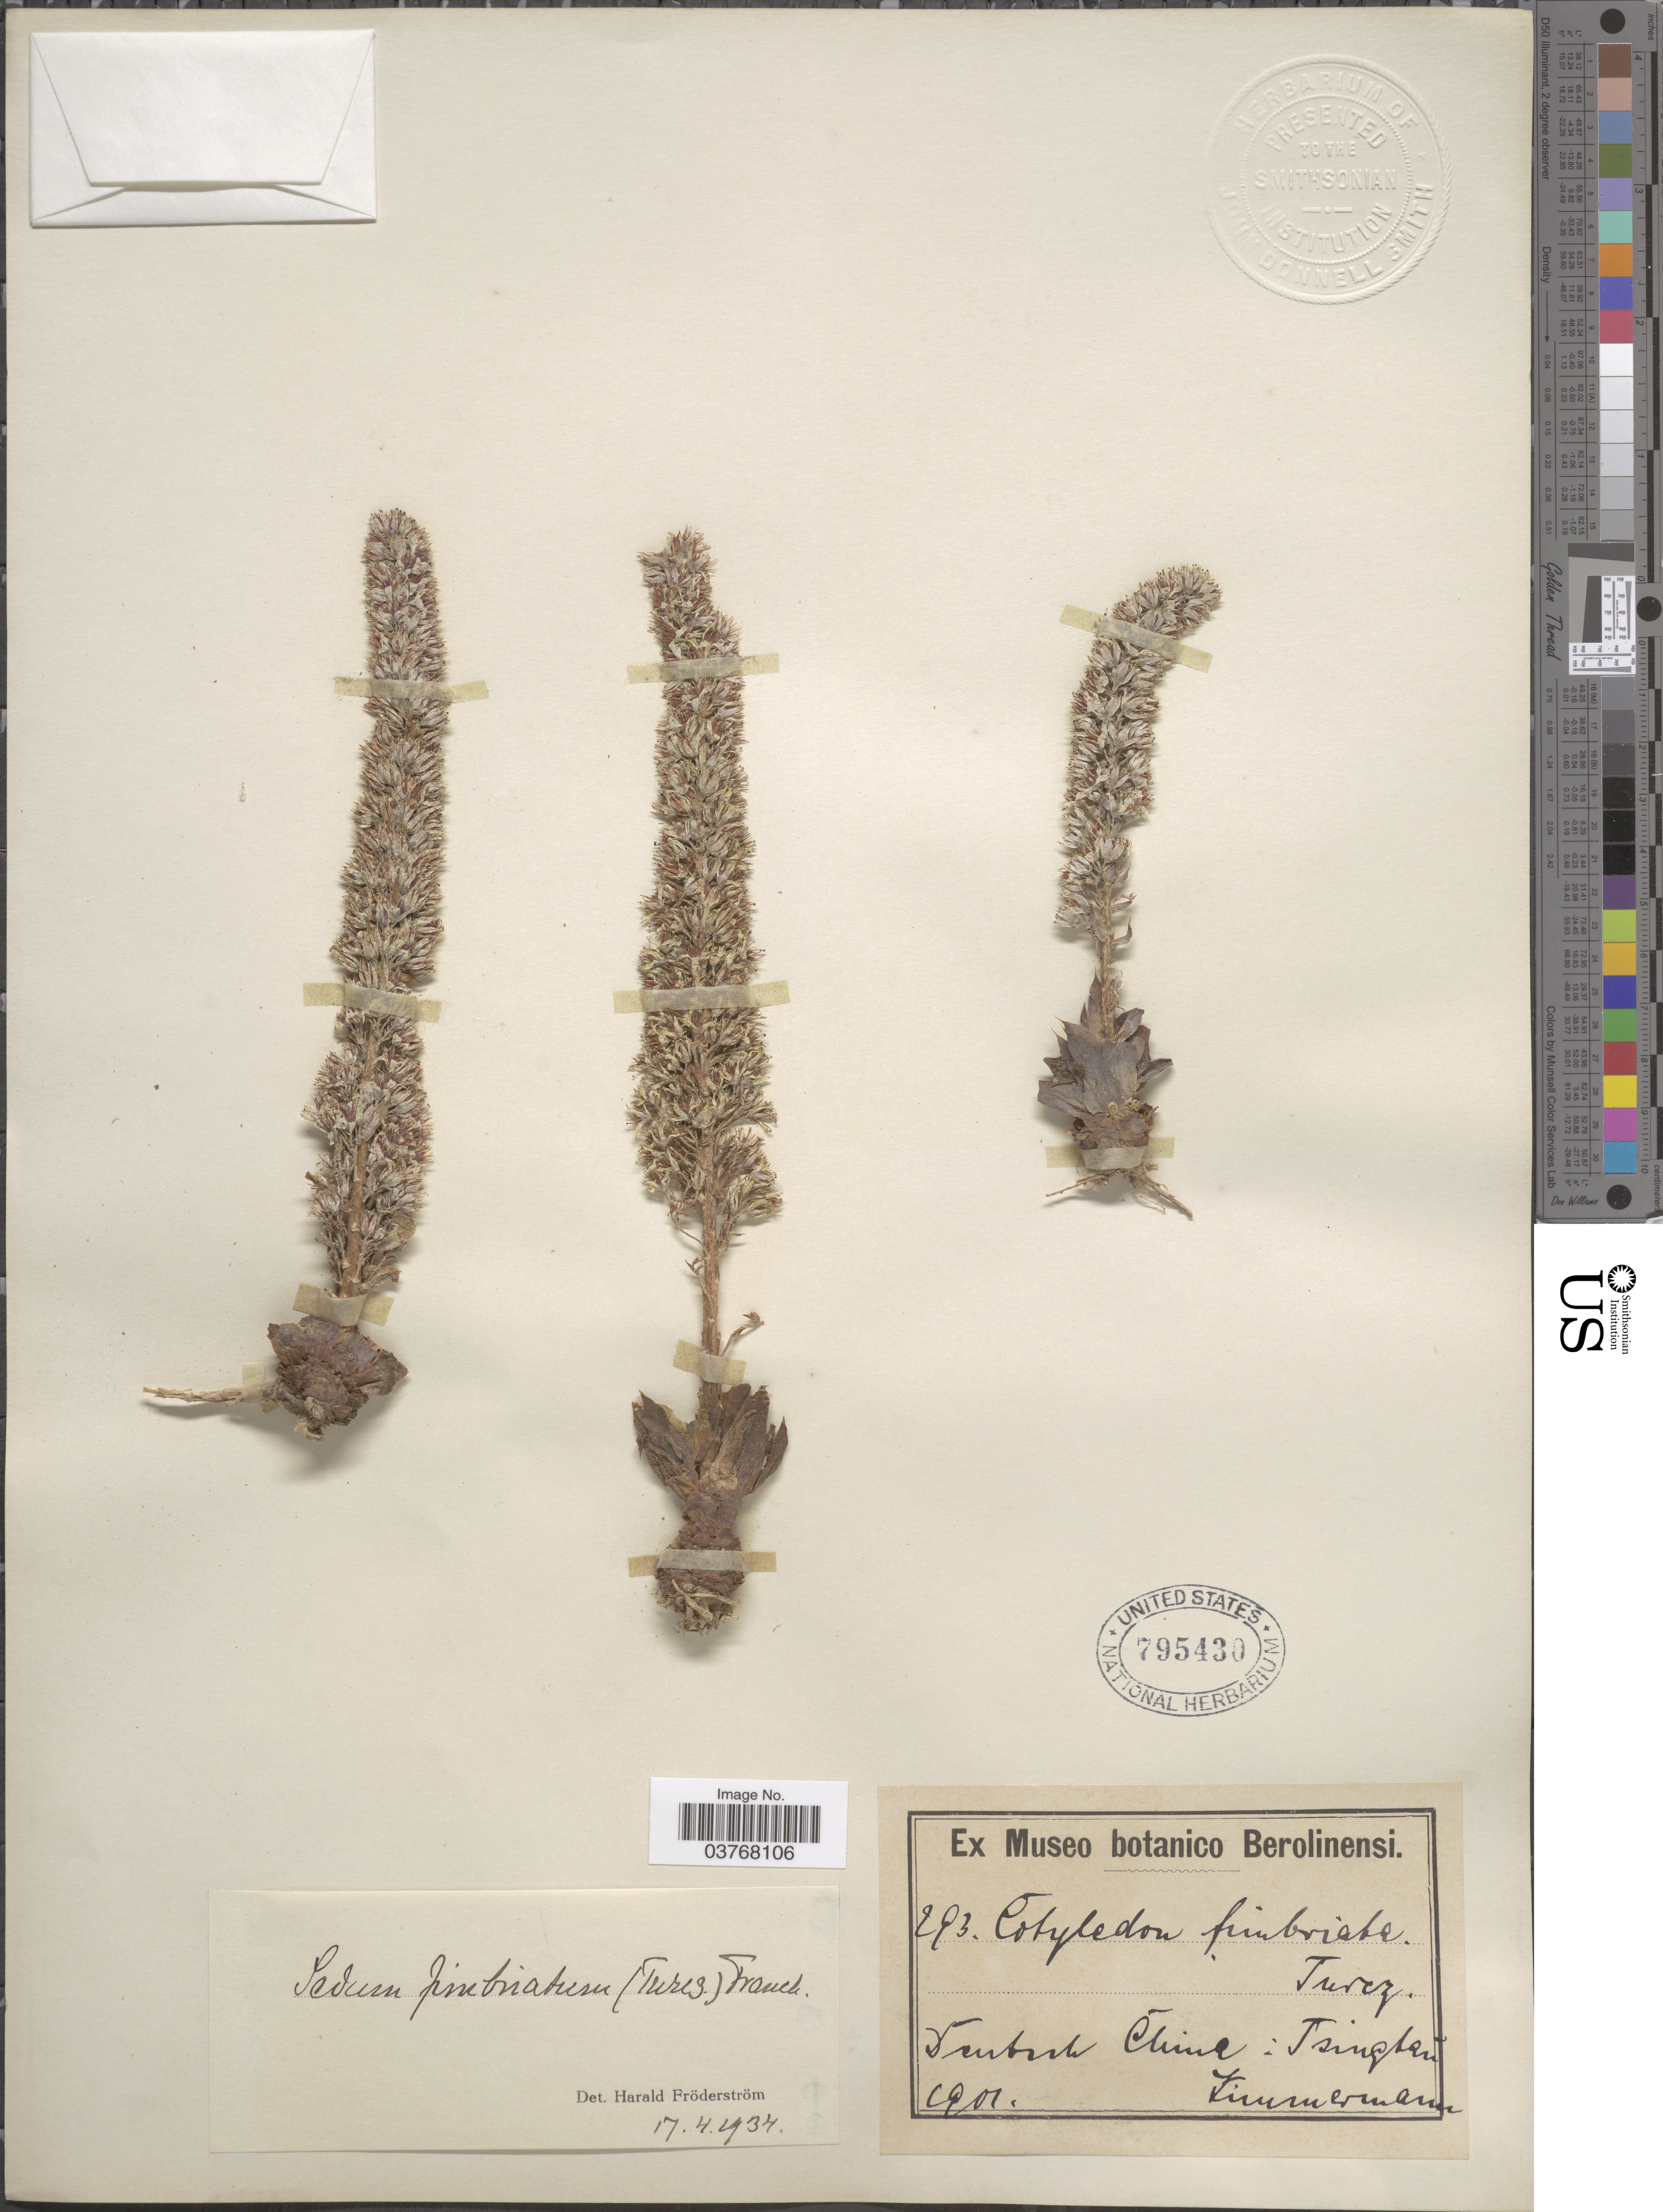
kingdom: Plantae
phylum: Tracheophyta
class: Magnoliopsida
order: Saxifragales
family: Crassulaceae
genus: Orostachys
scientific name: Orostachys fimbriata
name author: (Turcz.) A. Berger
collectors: -. Zimmermann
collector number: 293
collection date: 1901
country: China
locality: Deutsch China: Tsingtao.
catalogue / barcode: US 795430